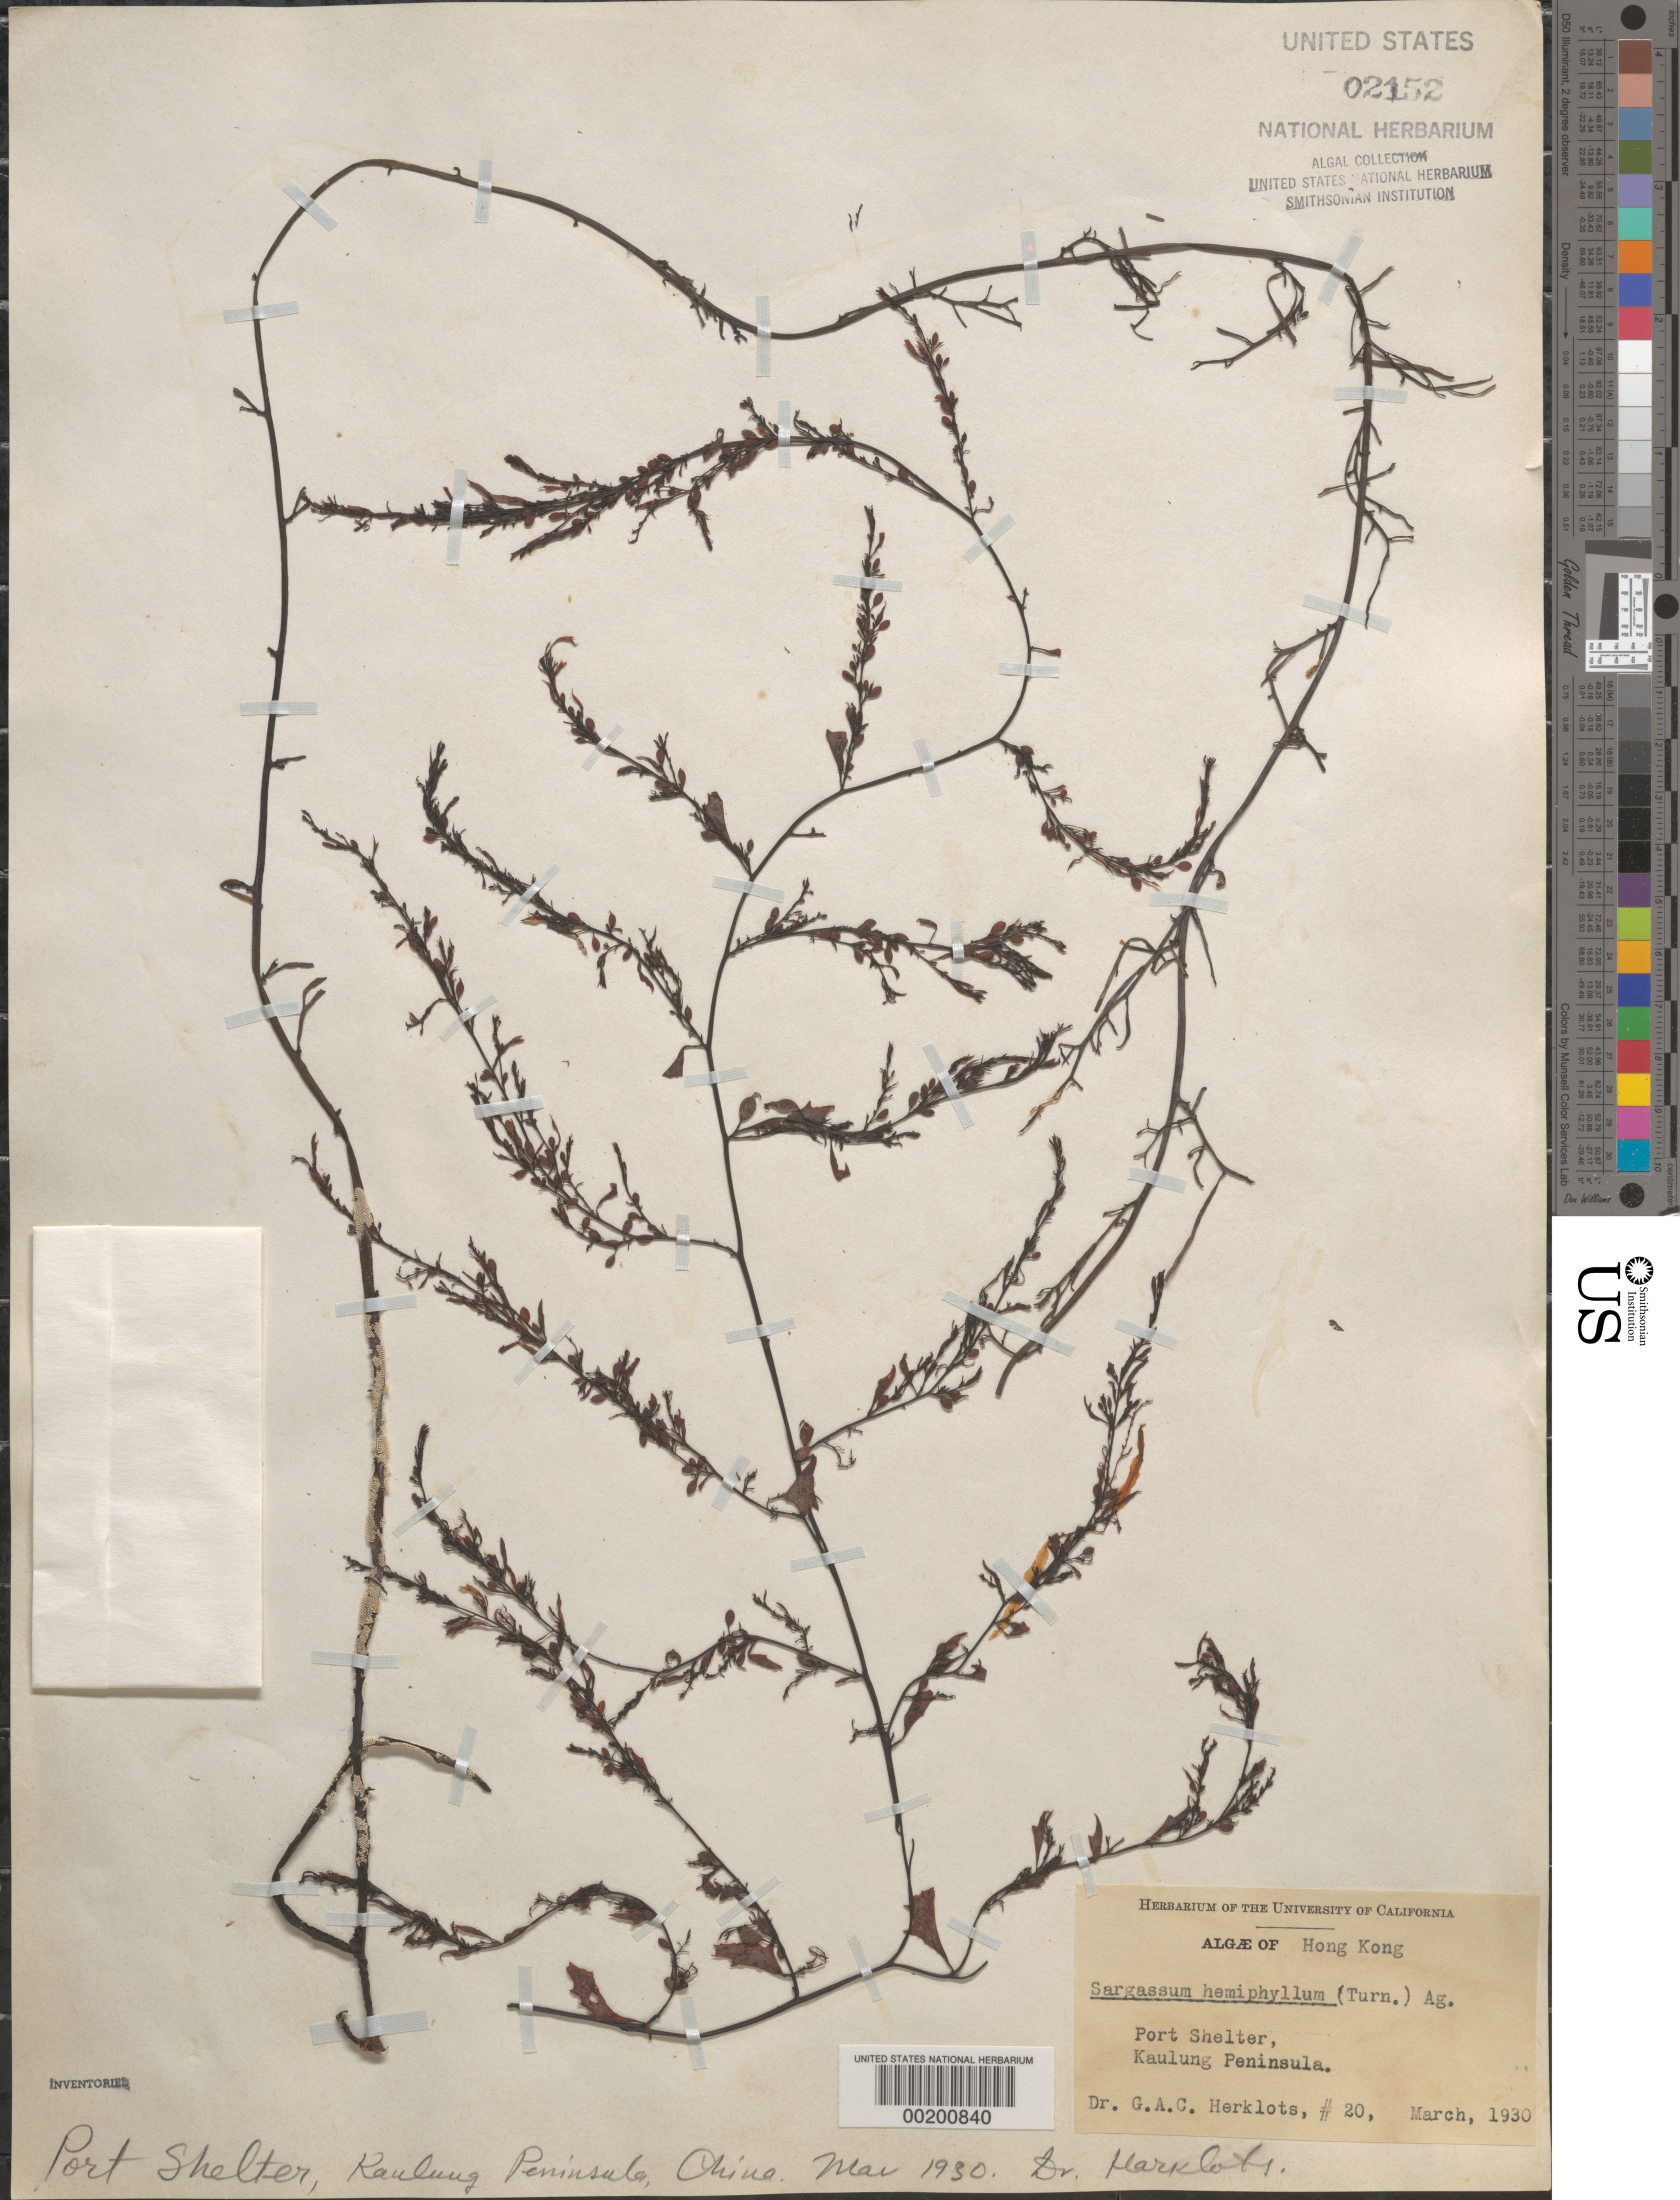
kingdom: Chromista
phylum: Ochrophyta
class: Phaeophyceae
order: Fucales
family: Sargassaceae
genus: Sargassum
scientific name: Sargassum hemiphyllum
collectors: G. Herklots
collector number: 20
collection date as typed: Mar 1930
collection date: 1930-03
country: China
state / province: Hong Kong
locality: Port Shelter, New Territories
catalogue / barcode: US 2152